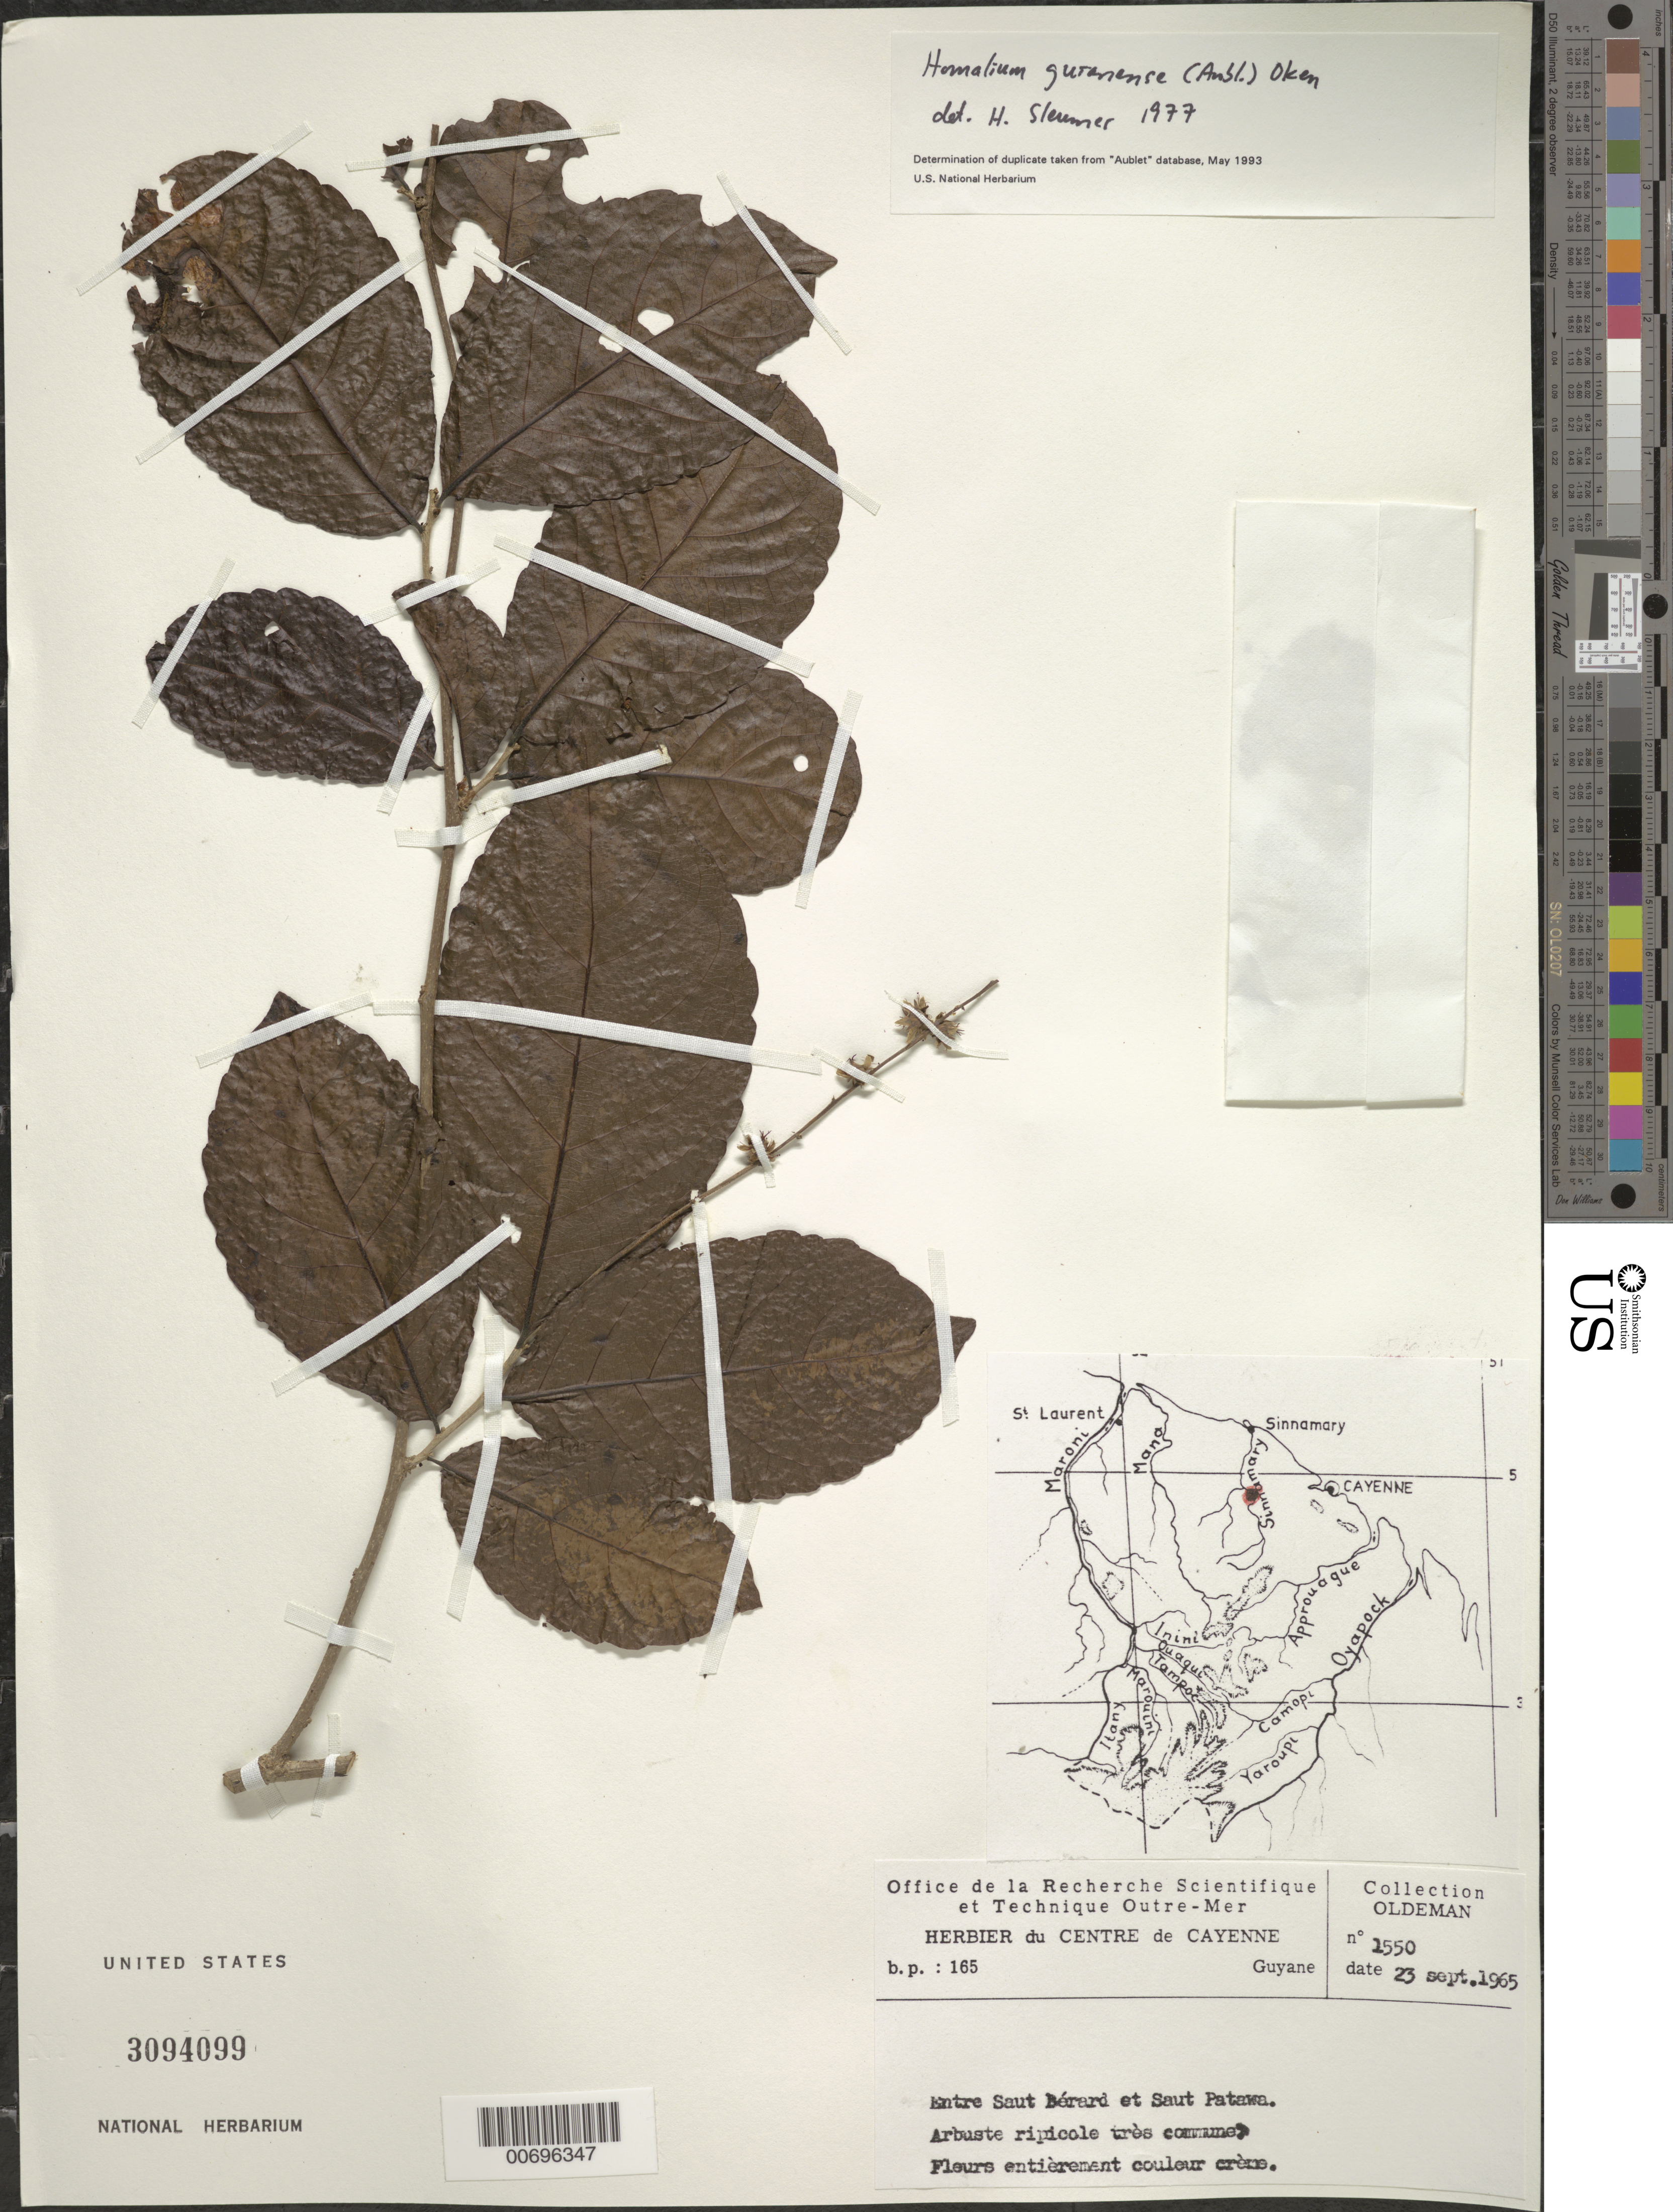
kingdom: Plantae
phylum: Tracheophyta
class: Magnoliopsida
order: Malpighiales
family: Salicaceae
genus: Homalium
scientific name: Homalium guianense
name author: (Aubl.) Oken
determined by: Sleumer, H. O.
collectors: R. Oldeman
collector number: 1550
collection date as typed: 23-Sep-65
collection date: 1965-09-23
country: French Guiana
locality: Saut Bérard to Saut Patawa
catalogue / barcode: US 3094099